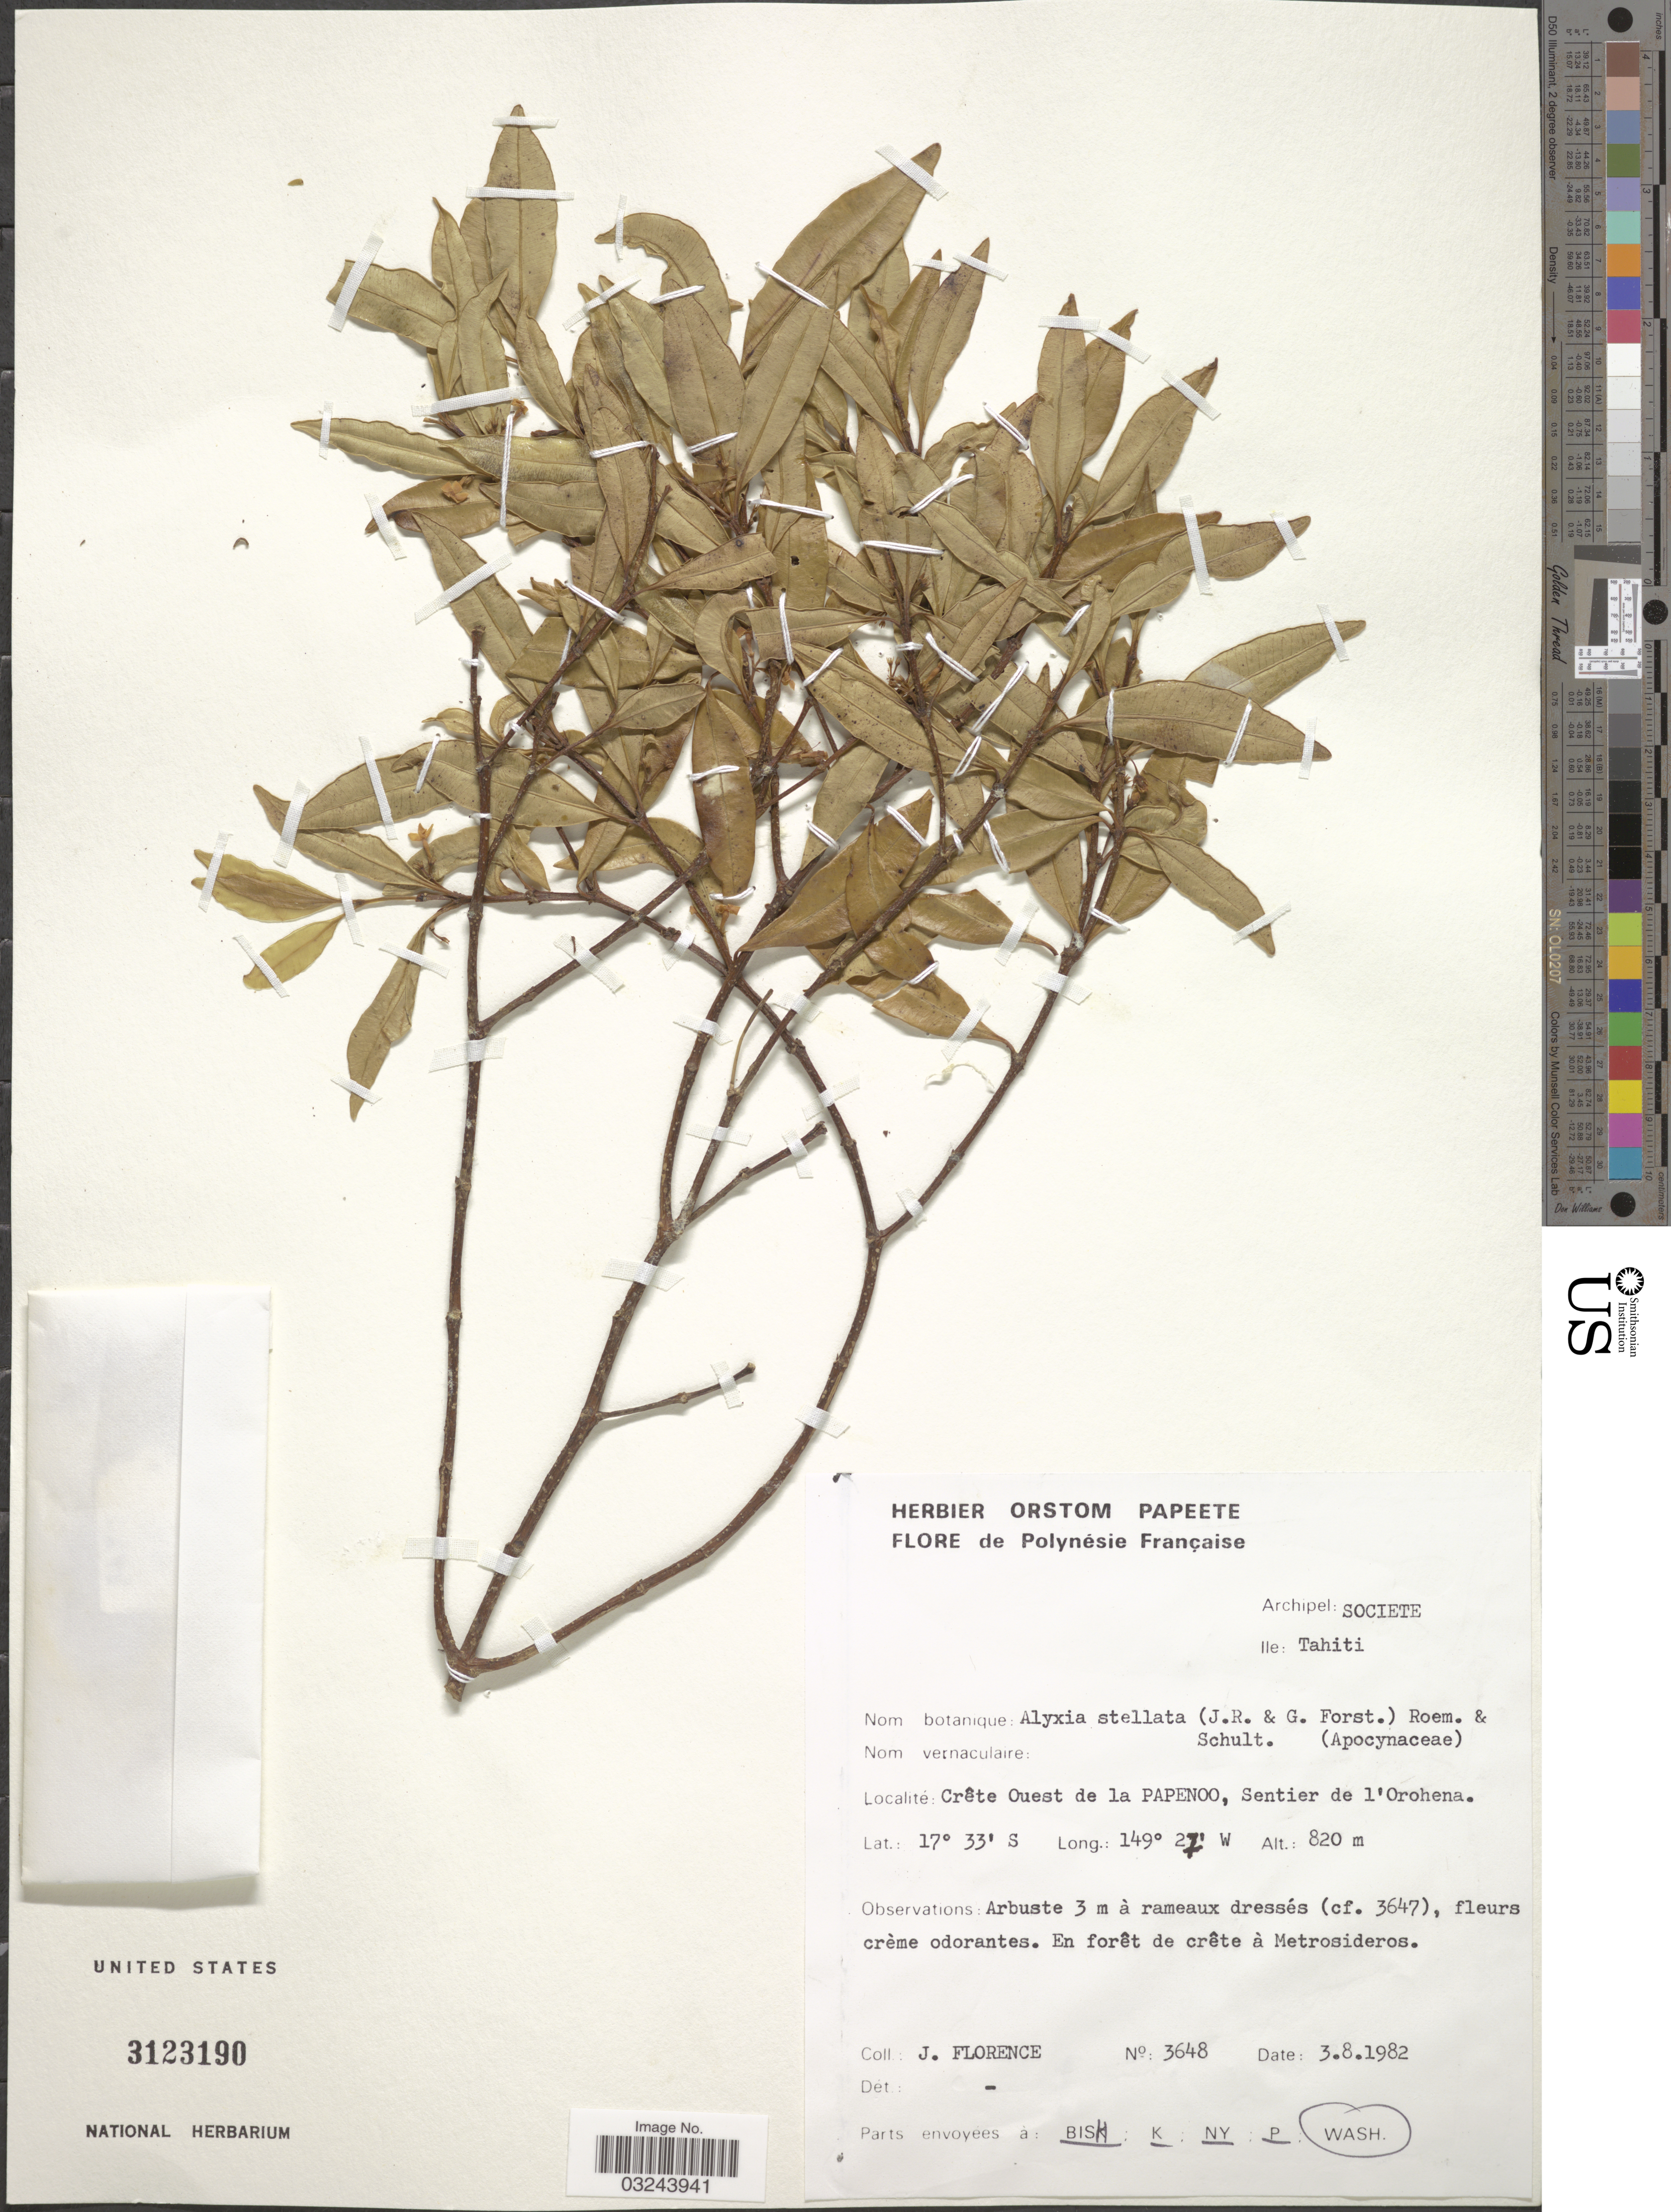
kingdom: Plantae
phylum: Tracheophyta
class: Magnoliopsida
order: Gentianales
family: Apocynaceae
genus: Alyxia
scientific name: Alyxia stellata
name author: (J.R. Forst. & G. Forst.) Roem. & Schult.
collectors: J. Florence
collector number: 3648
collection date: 1982-08-03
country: French Polynesia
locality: Polynésie Française. Archipel: Societe. Ile: Tahiti. Crête Ouest de la Papenoo, Sentier de l' Orohena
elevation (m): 820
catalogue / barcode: US 3123190